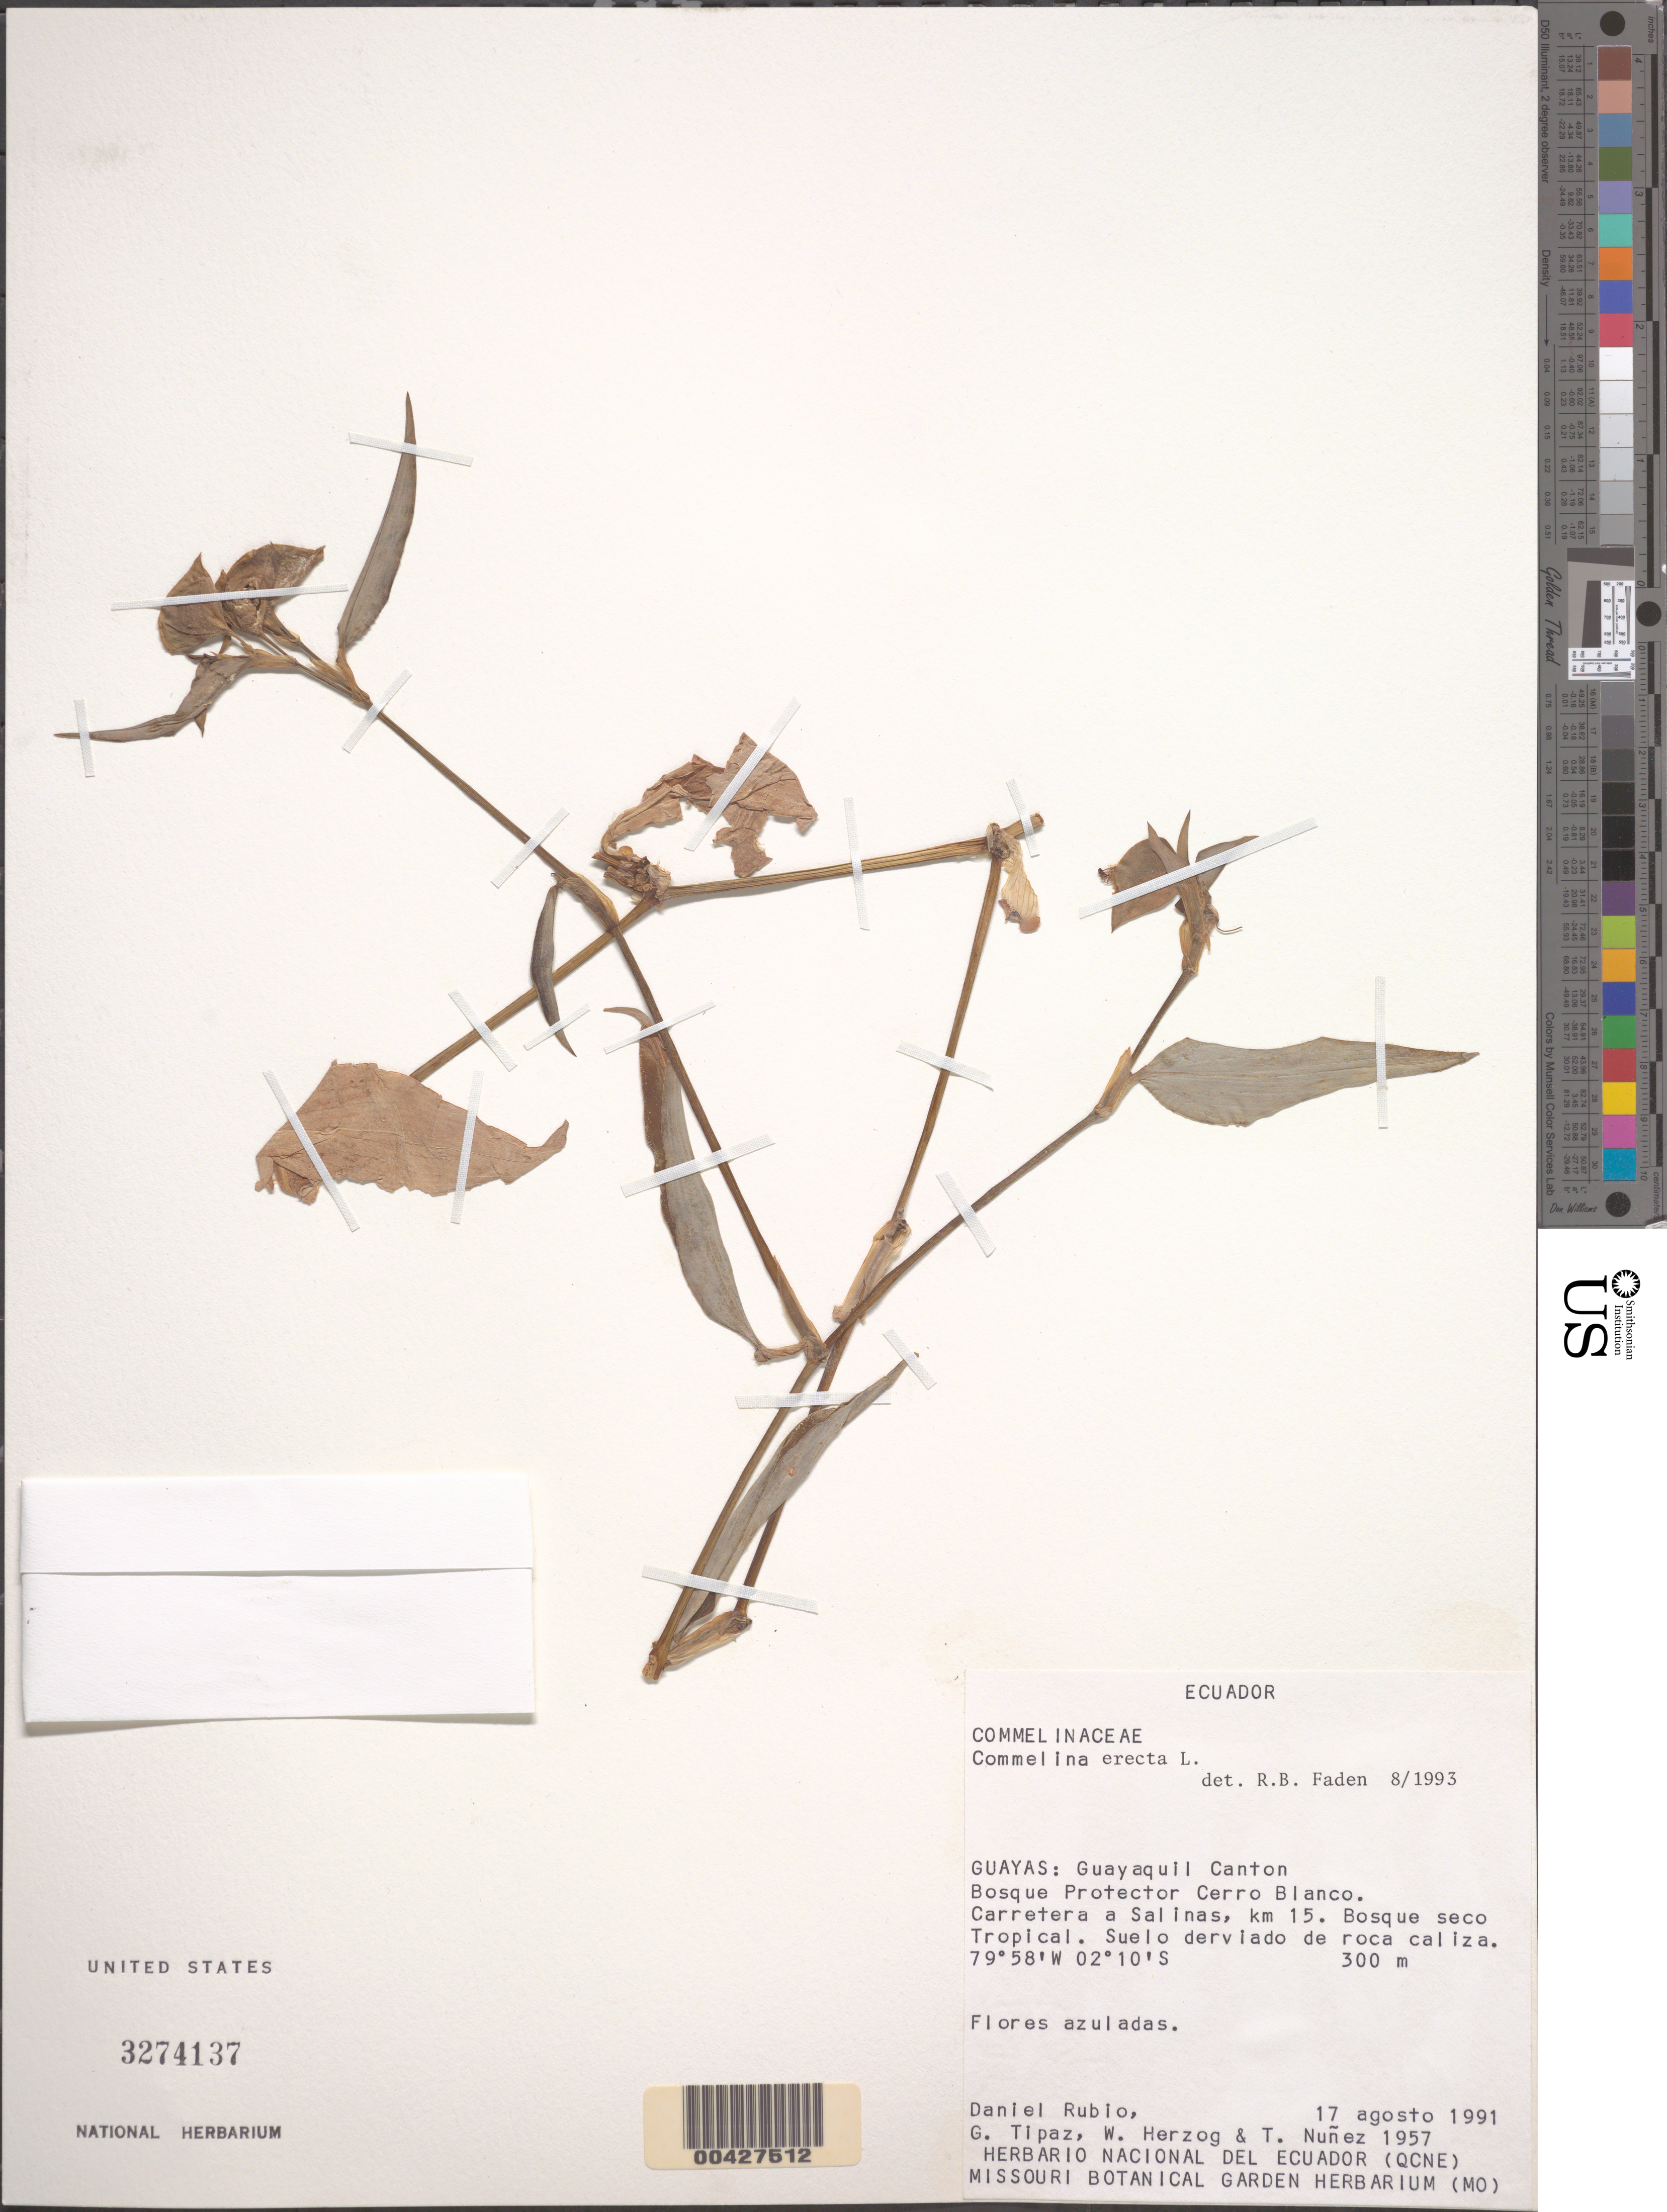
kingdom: Plantae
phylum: Tracheophyta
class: Liliopsida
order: Commelinales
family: Commelinaceae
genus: Commelina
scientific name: Commelina erecta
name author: L.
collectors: D. Rubio, G. Tipaz, W. Herzog & T. Núñez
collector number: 1957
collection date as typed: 17 Aug 1991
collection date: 1991-08-17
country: Ecuador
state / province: Guayas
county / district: Guayaquil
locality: Guayaquil Canton, Carretera a Salinas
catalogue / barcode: US 3274137